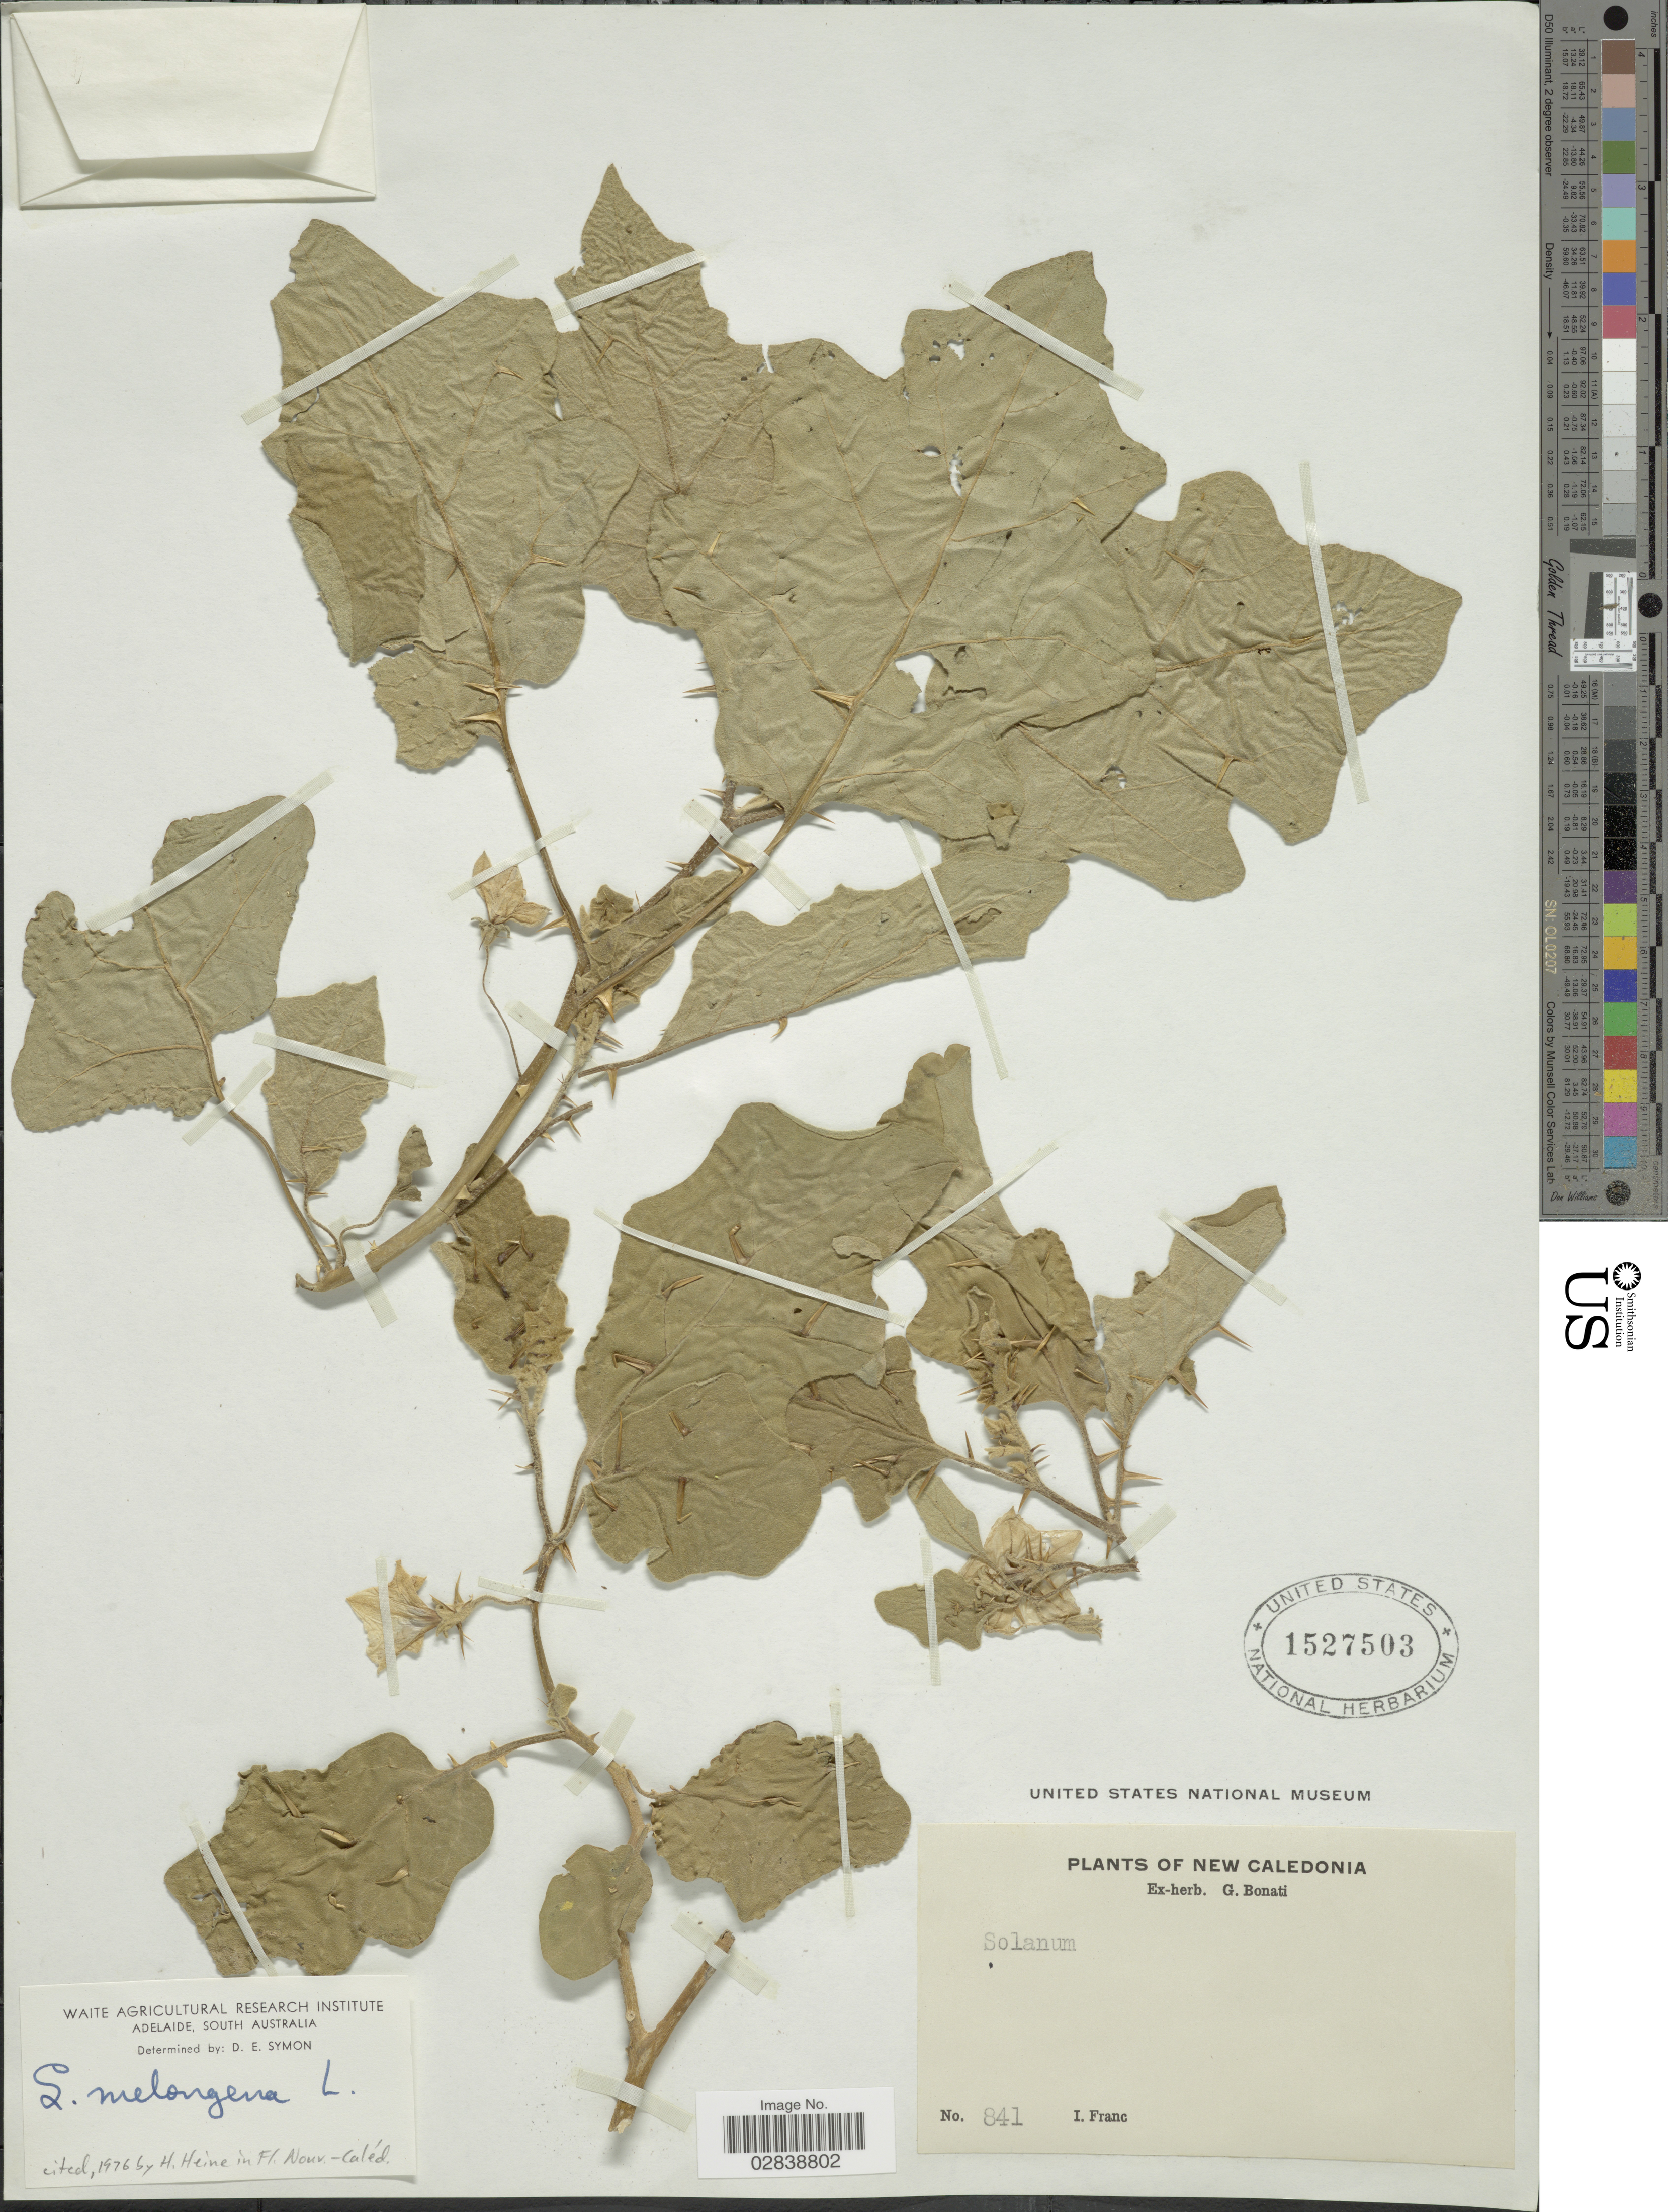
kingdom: Plantae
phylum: Tracheophyta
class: Magnoliopsida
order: Solanales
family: Solanaceae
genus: Solanum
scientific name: Solanum melongena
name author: L.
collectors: I. Franc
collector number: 841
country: New Caledonia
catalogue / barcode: US 1527503